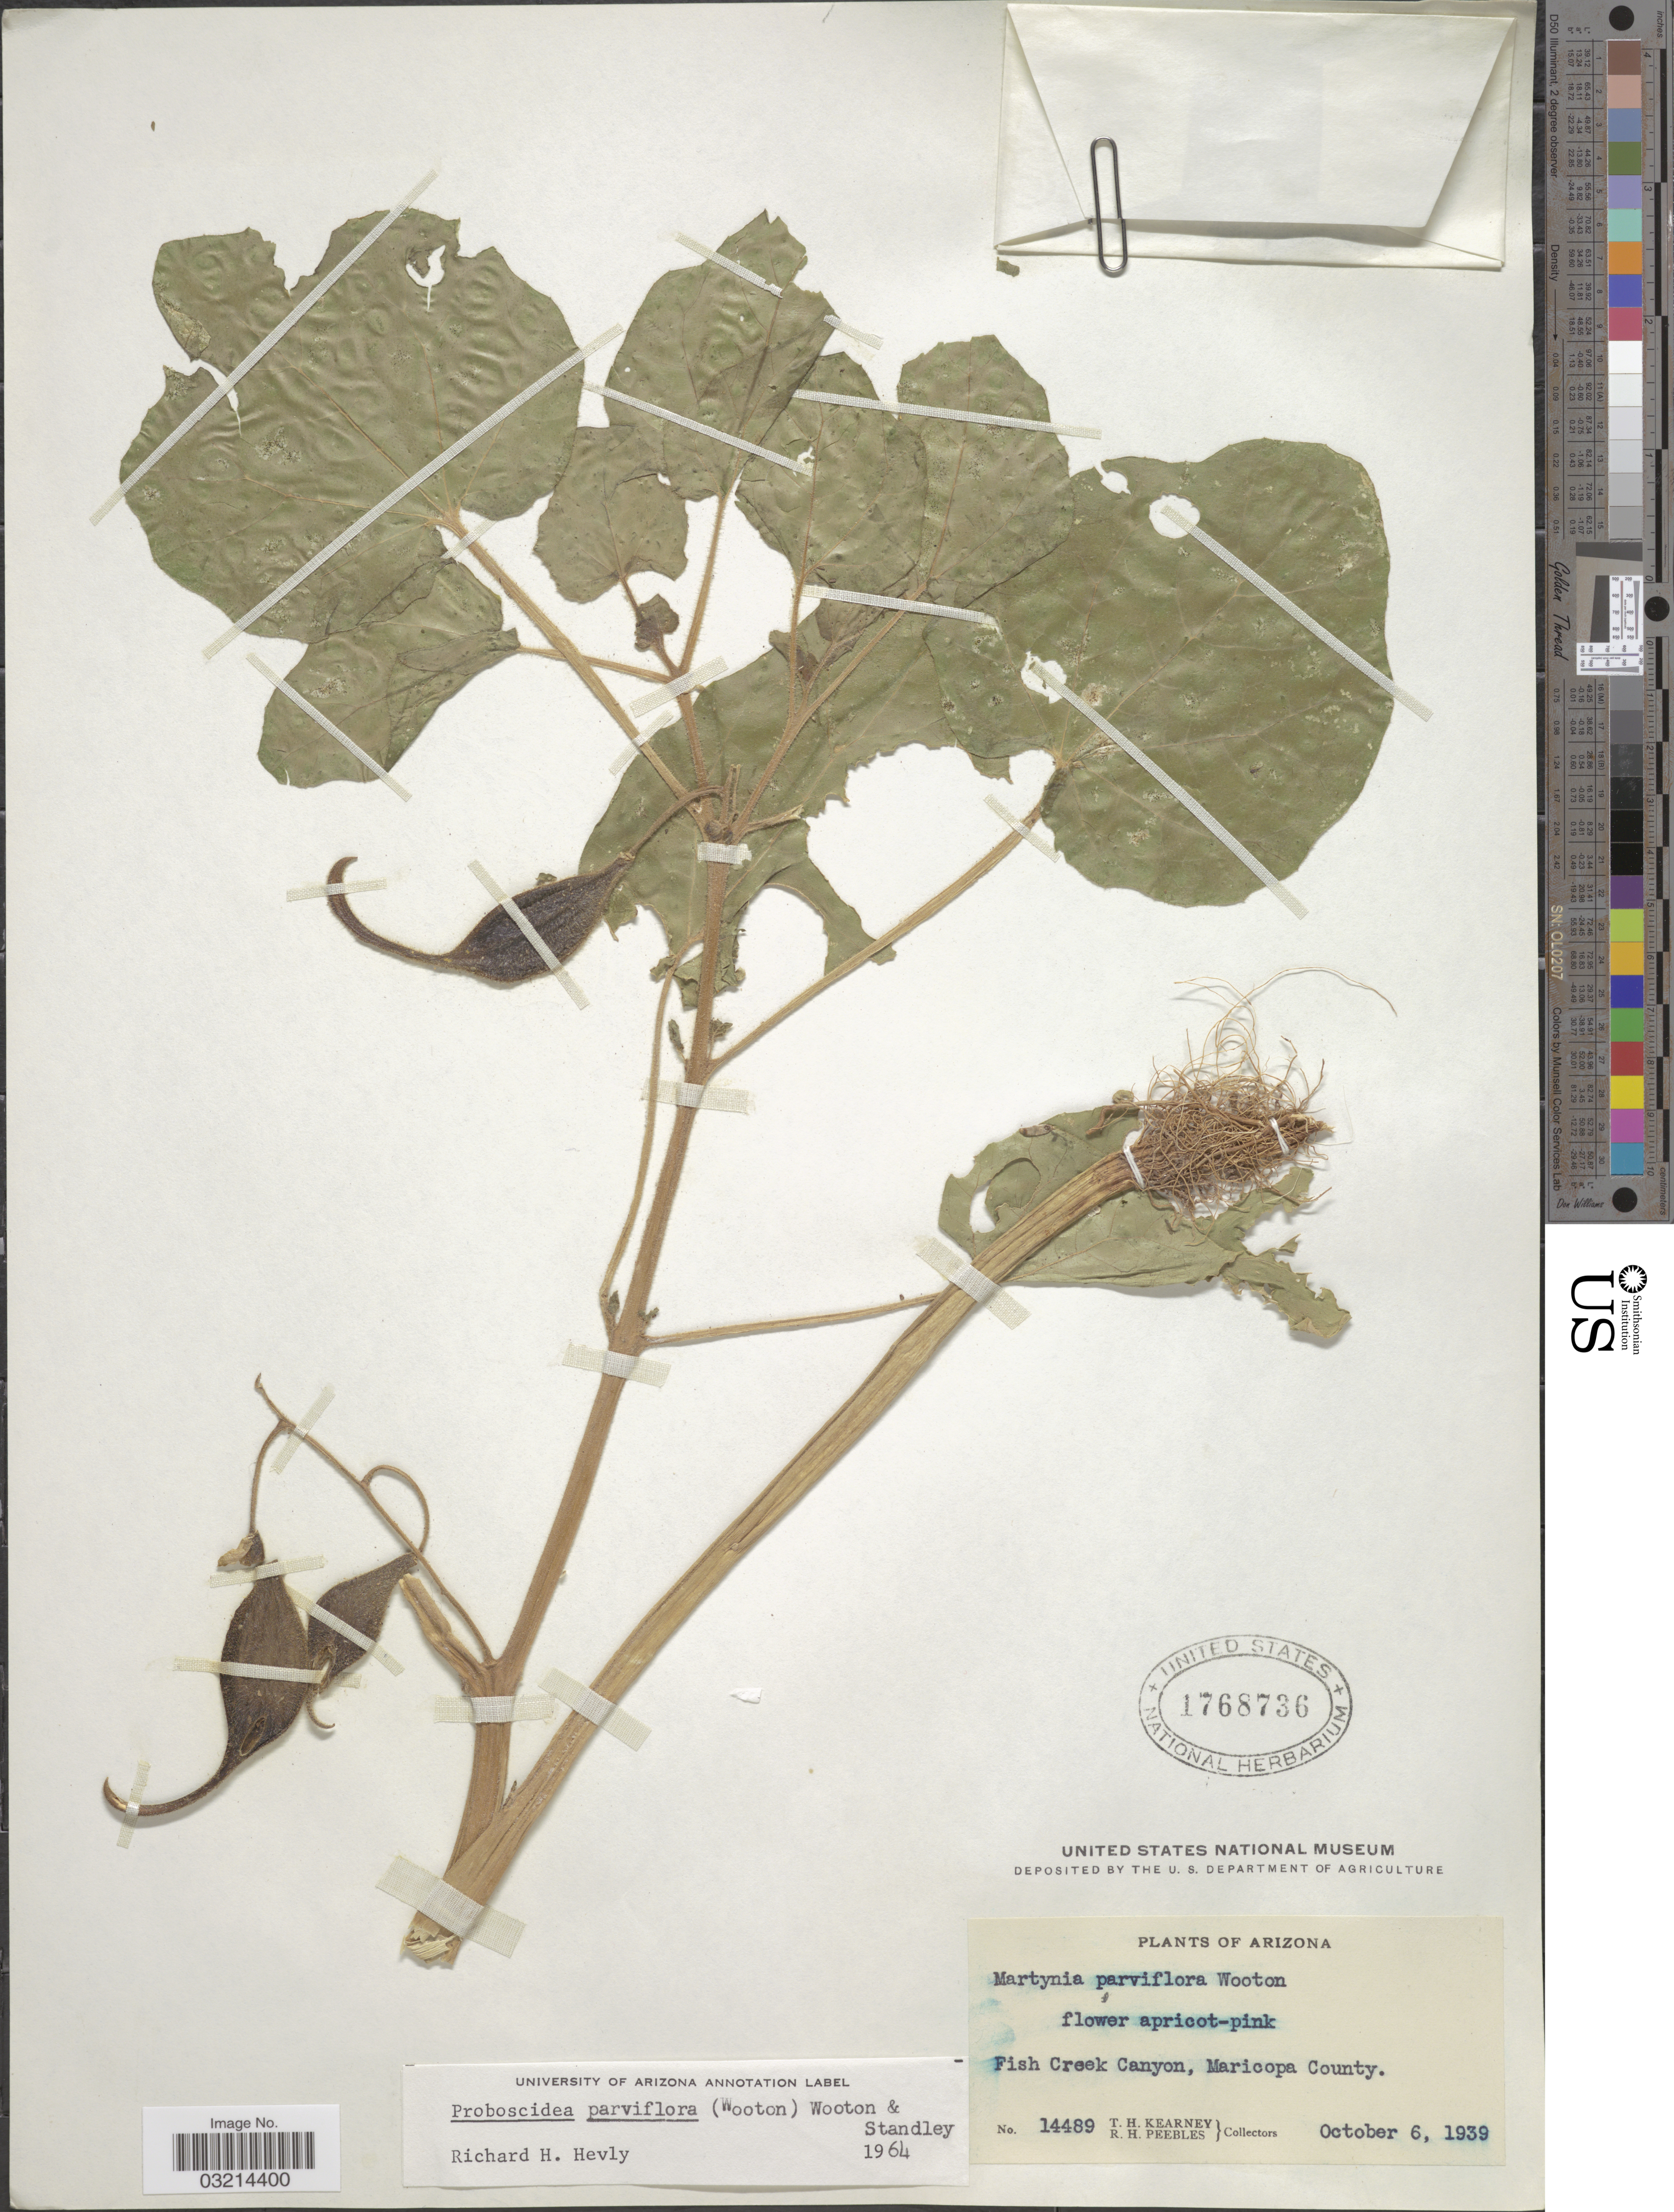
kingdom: Plantae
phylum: Tracheophyta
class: Magnoliopsida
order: Lamiales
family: Martyniaceae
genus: Proboscidea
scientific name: Proboscidea parviflora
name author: (Wooton) Wooton & Standl.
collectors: T. H. Kearney & R. H. Peebles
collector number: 14489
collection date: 1939-10-06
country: United States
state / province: Arizona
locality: Fish Creek Canyon, Maricopa County.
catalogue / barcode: US 1768736